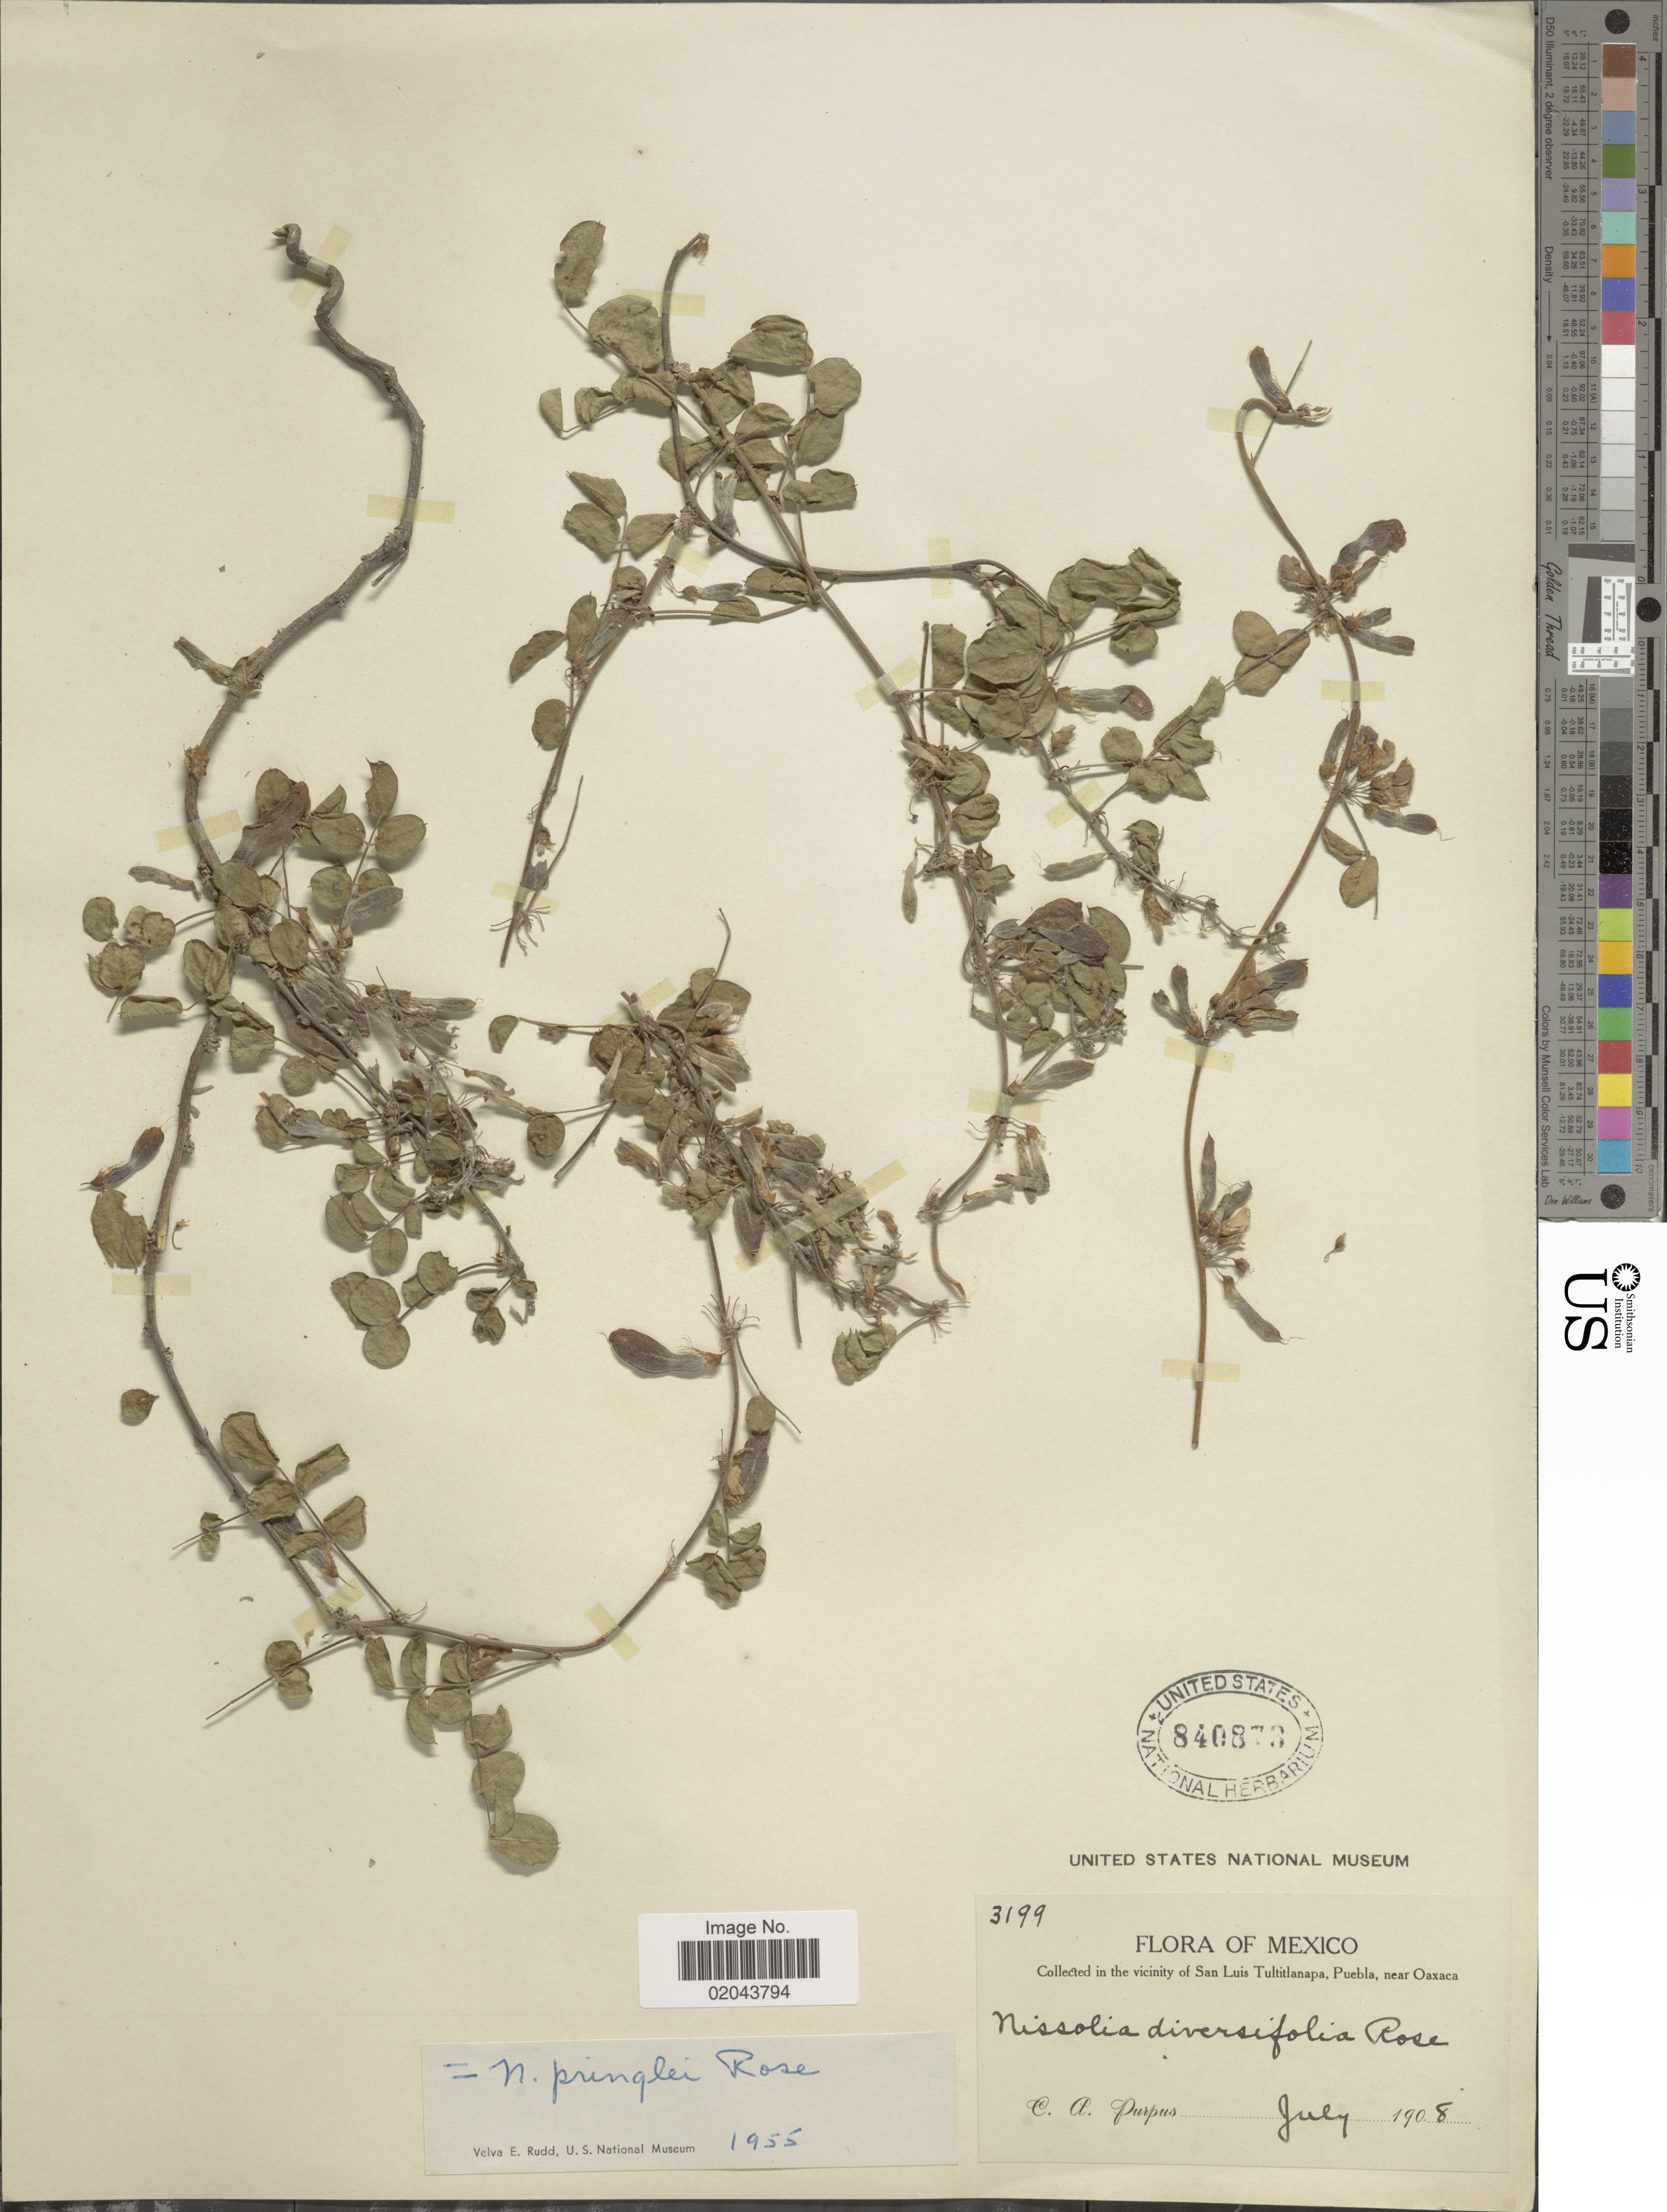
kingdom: Plantae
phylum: Tracheophyta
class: Magnoliopsida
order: Fabales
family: Fabaceae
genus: Nissolia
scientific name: Nissolia pringlei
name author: Rose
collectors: C. A. Purpus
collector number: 3199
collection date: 1908-07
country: Mexico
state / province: Oaxaca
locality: In the vicinity of San Luis Tultitlanapa, Puebla, near Oaxaca.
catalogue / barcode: US 840873